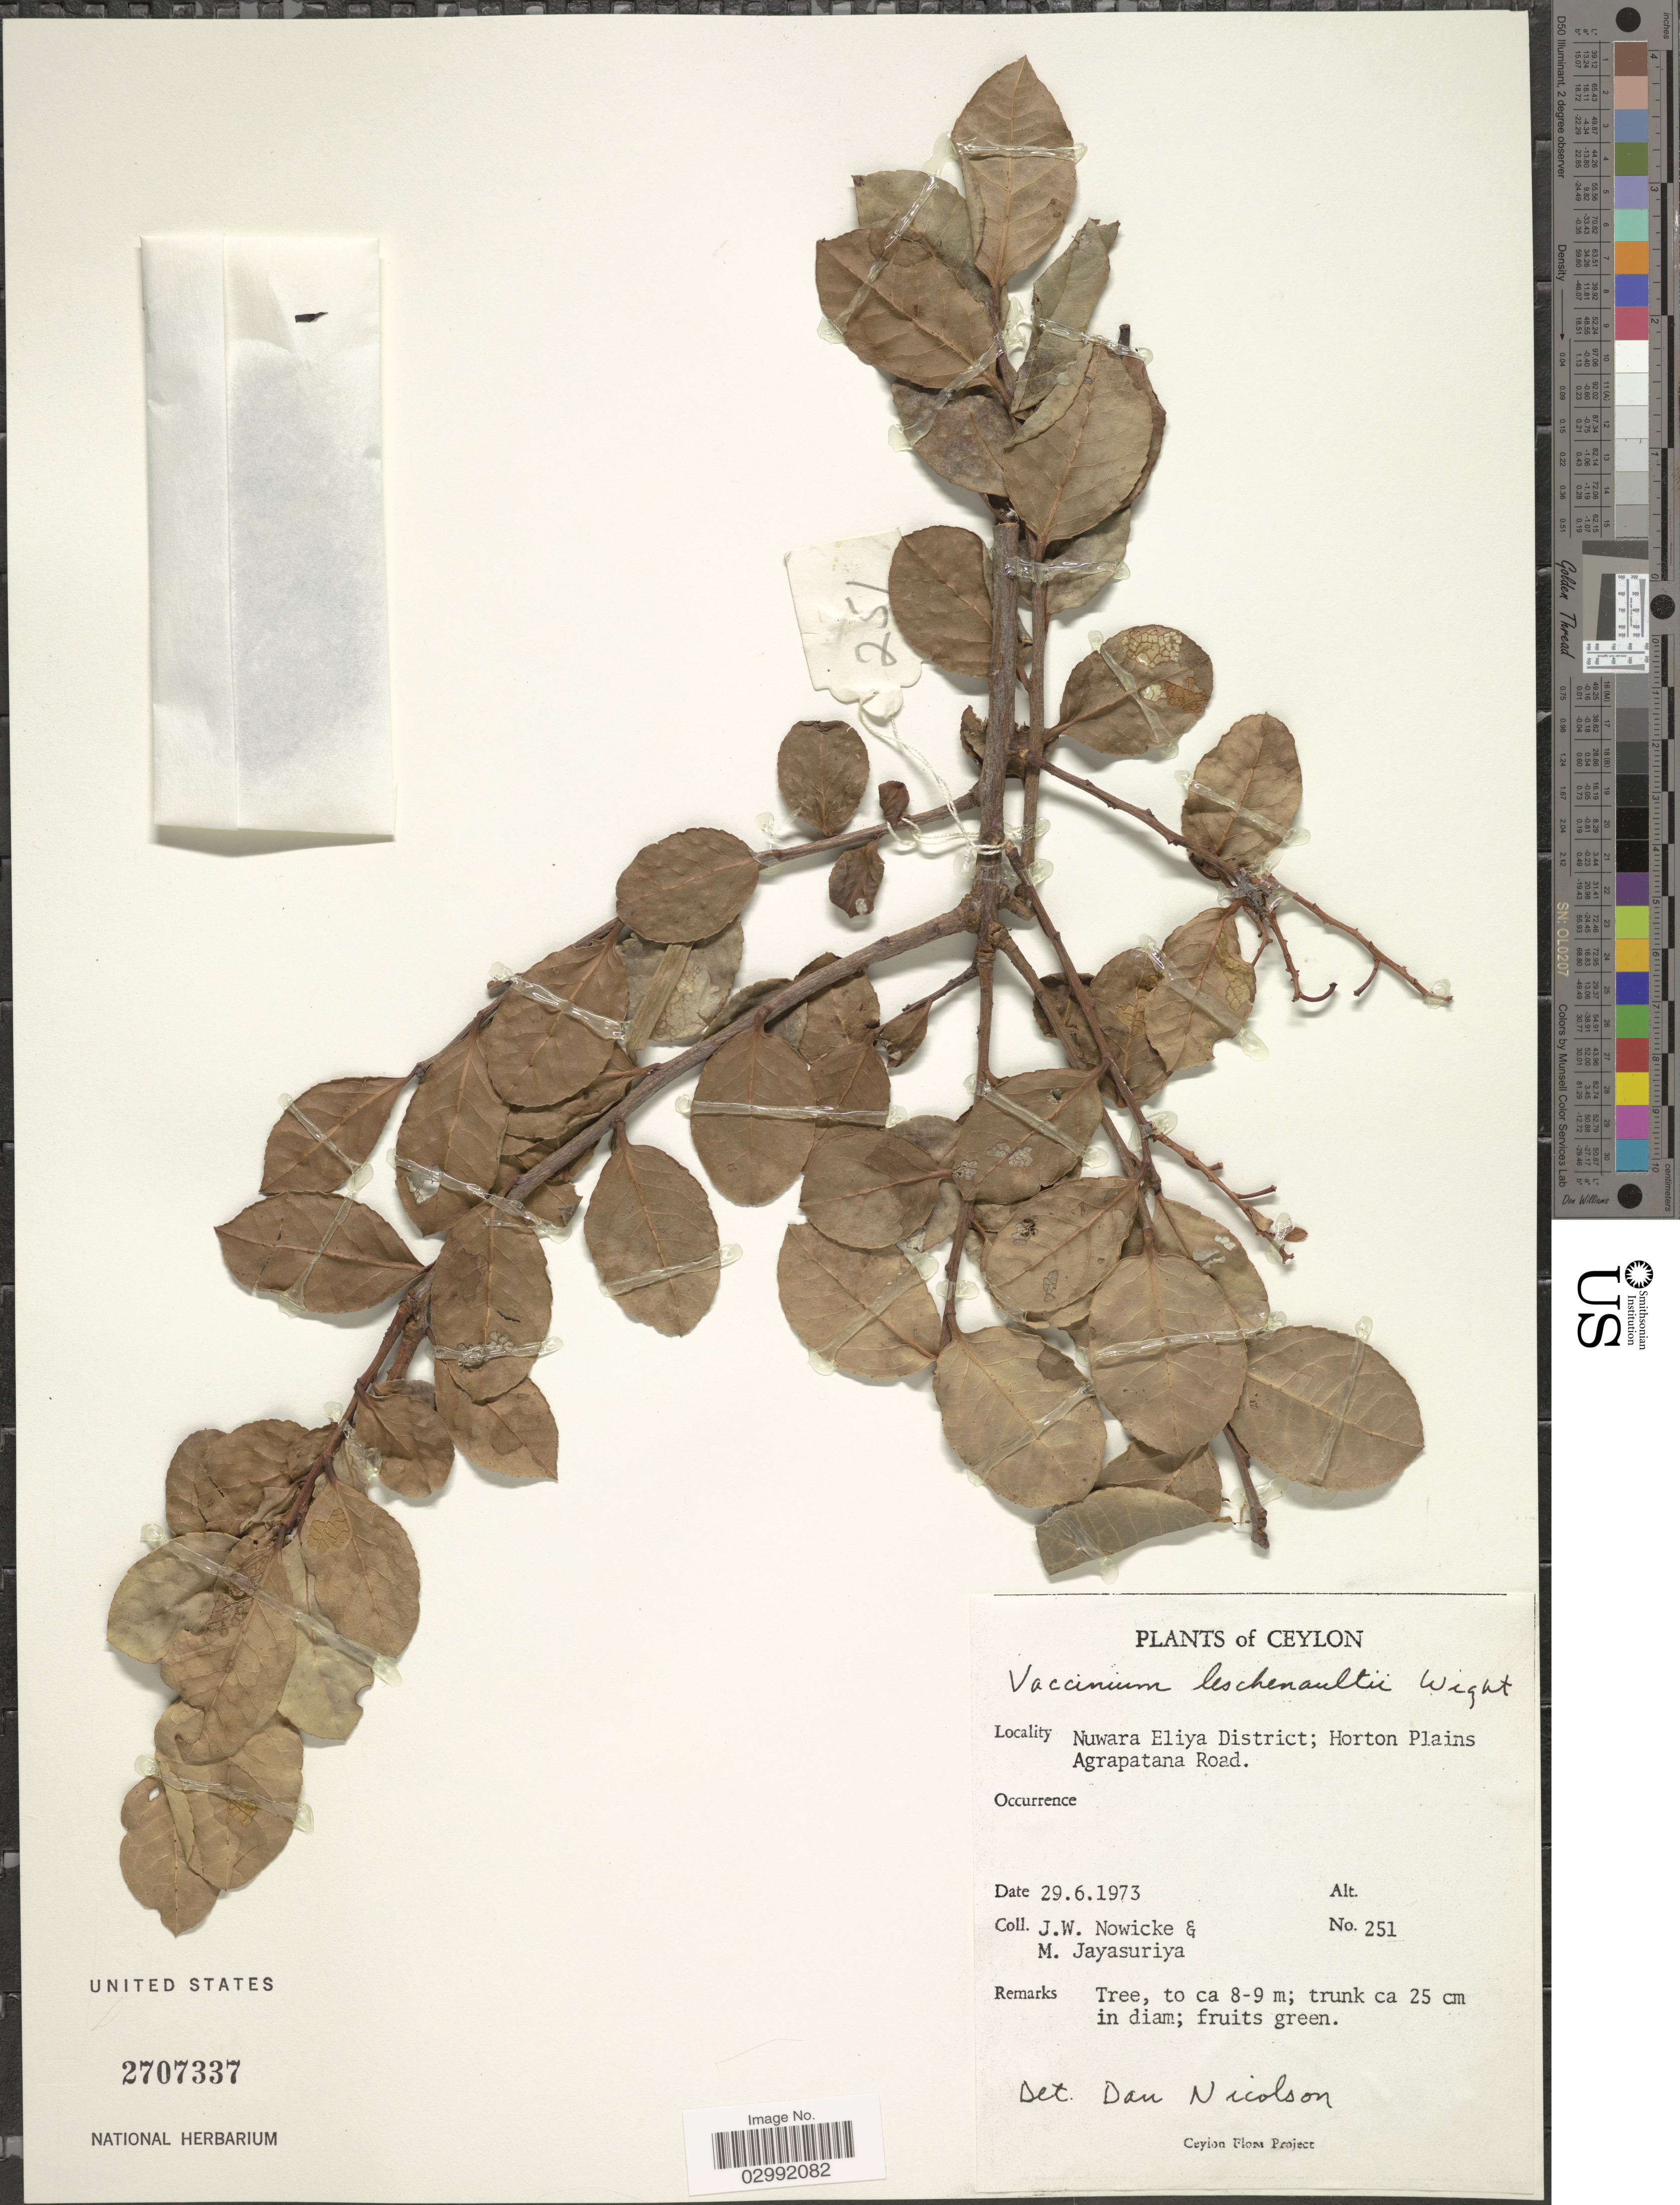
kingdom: Plantae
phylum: Tracheophyta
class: Magnoliopsida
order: Ericales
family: Ericaceae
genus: Vaccinium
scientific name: Vaccinium leschenaultii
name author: Wight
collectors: J. W. Nowicke & M. Jayasuriya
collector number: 251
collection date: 1973-06-29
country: Sri Lanka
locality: Ceylon, Nuwara Eliya District; Horton Plains Agrapatana Road.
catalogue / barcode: US 2707337